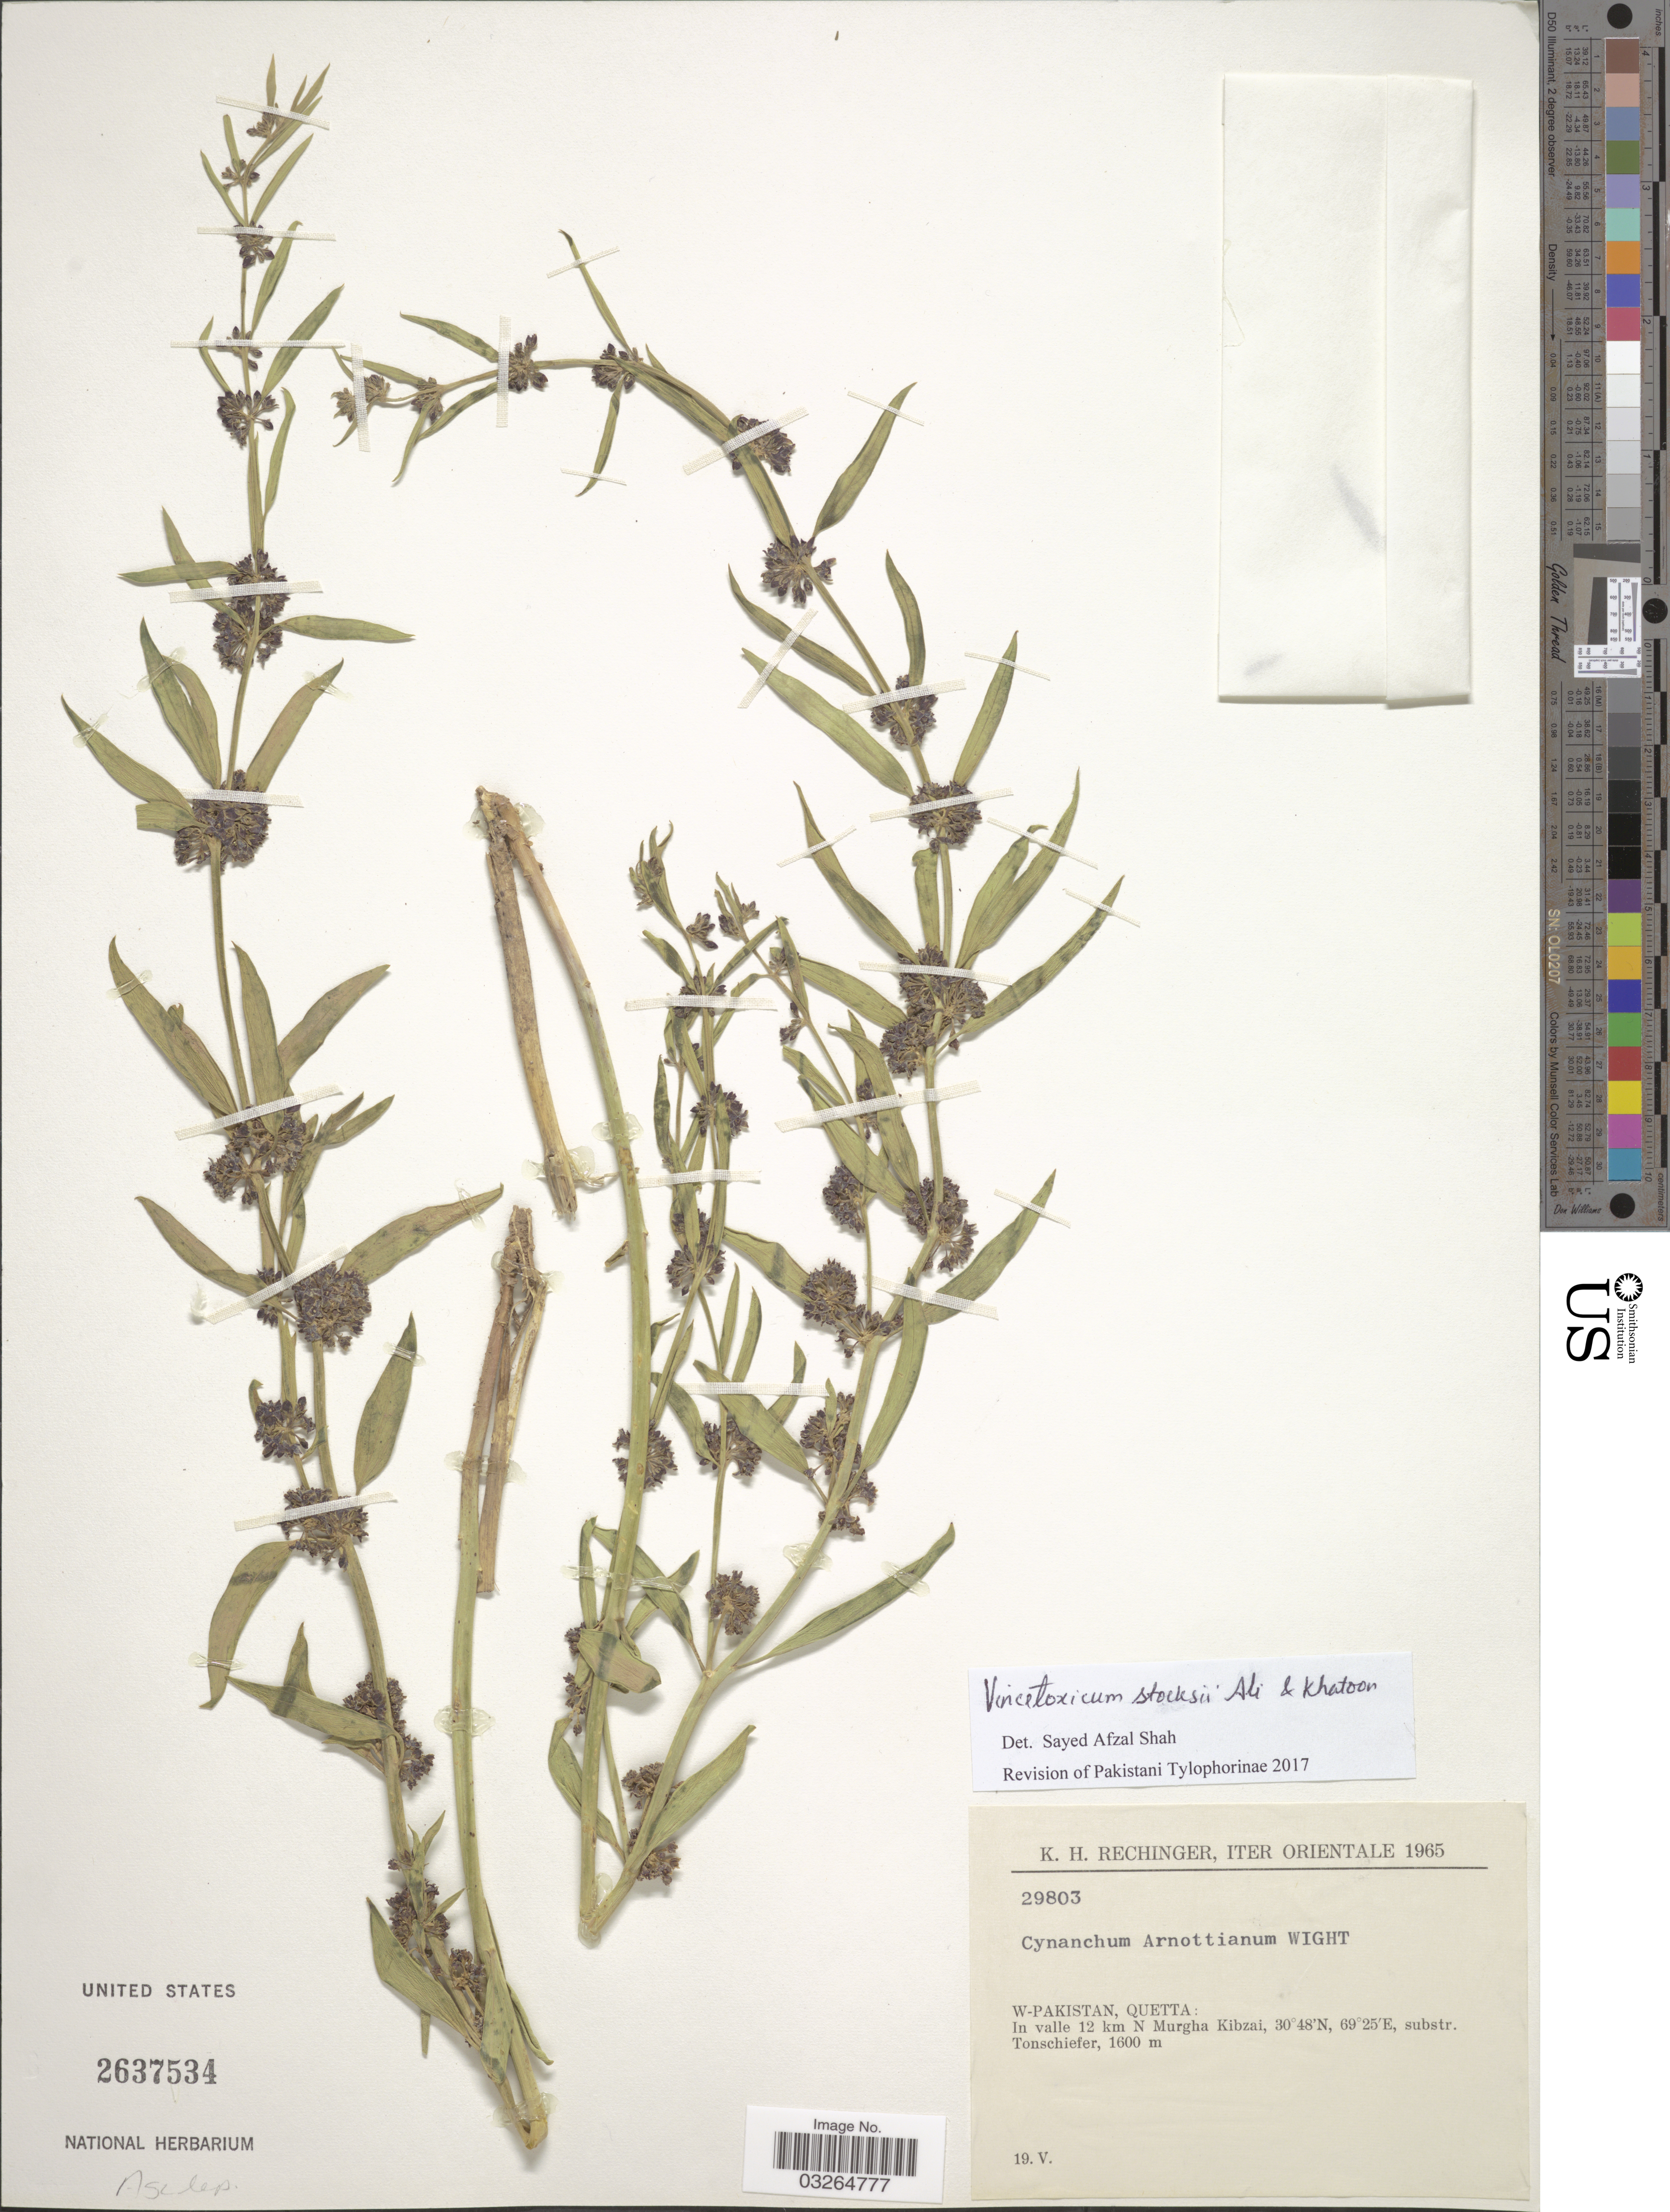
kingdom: Plantae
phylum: Tracheophyta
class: Magnoliopsida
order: Gentianales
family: Apocynaceae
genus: Cynanchum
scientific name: Cynanchum arnottianum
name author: Wight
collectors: K. H. Rechinger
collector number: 29803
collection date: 1965-05-19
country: Pakistan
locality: Orientale. W-Pakistan, Quetta: In valle 12 km N Murgha Kibzai. substr. Tonschiefer.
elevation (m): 1600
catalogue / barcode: US 2637534